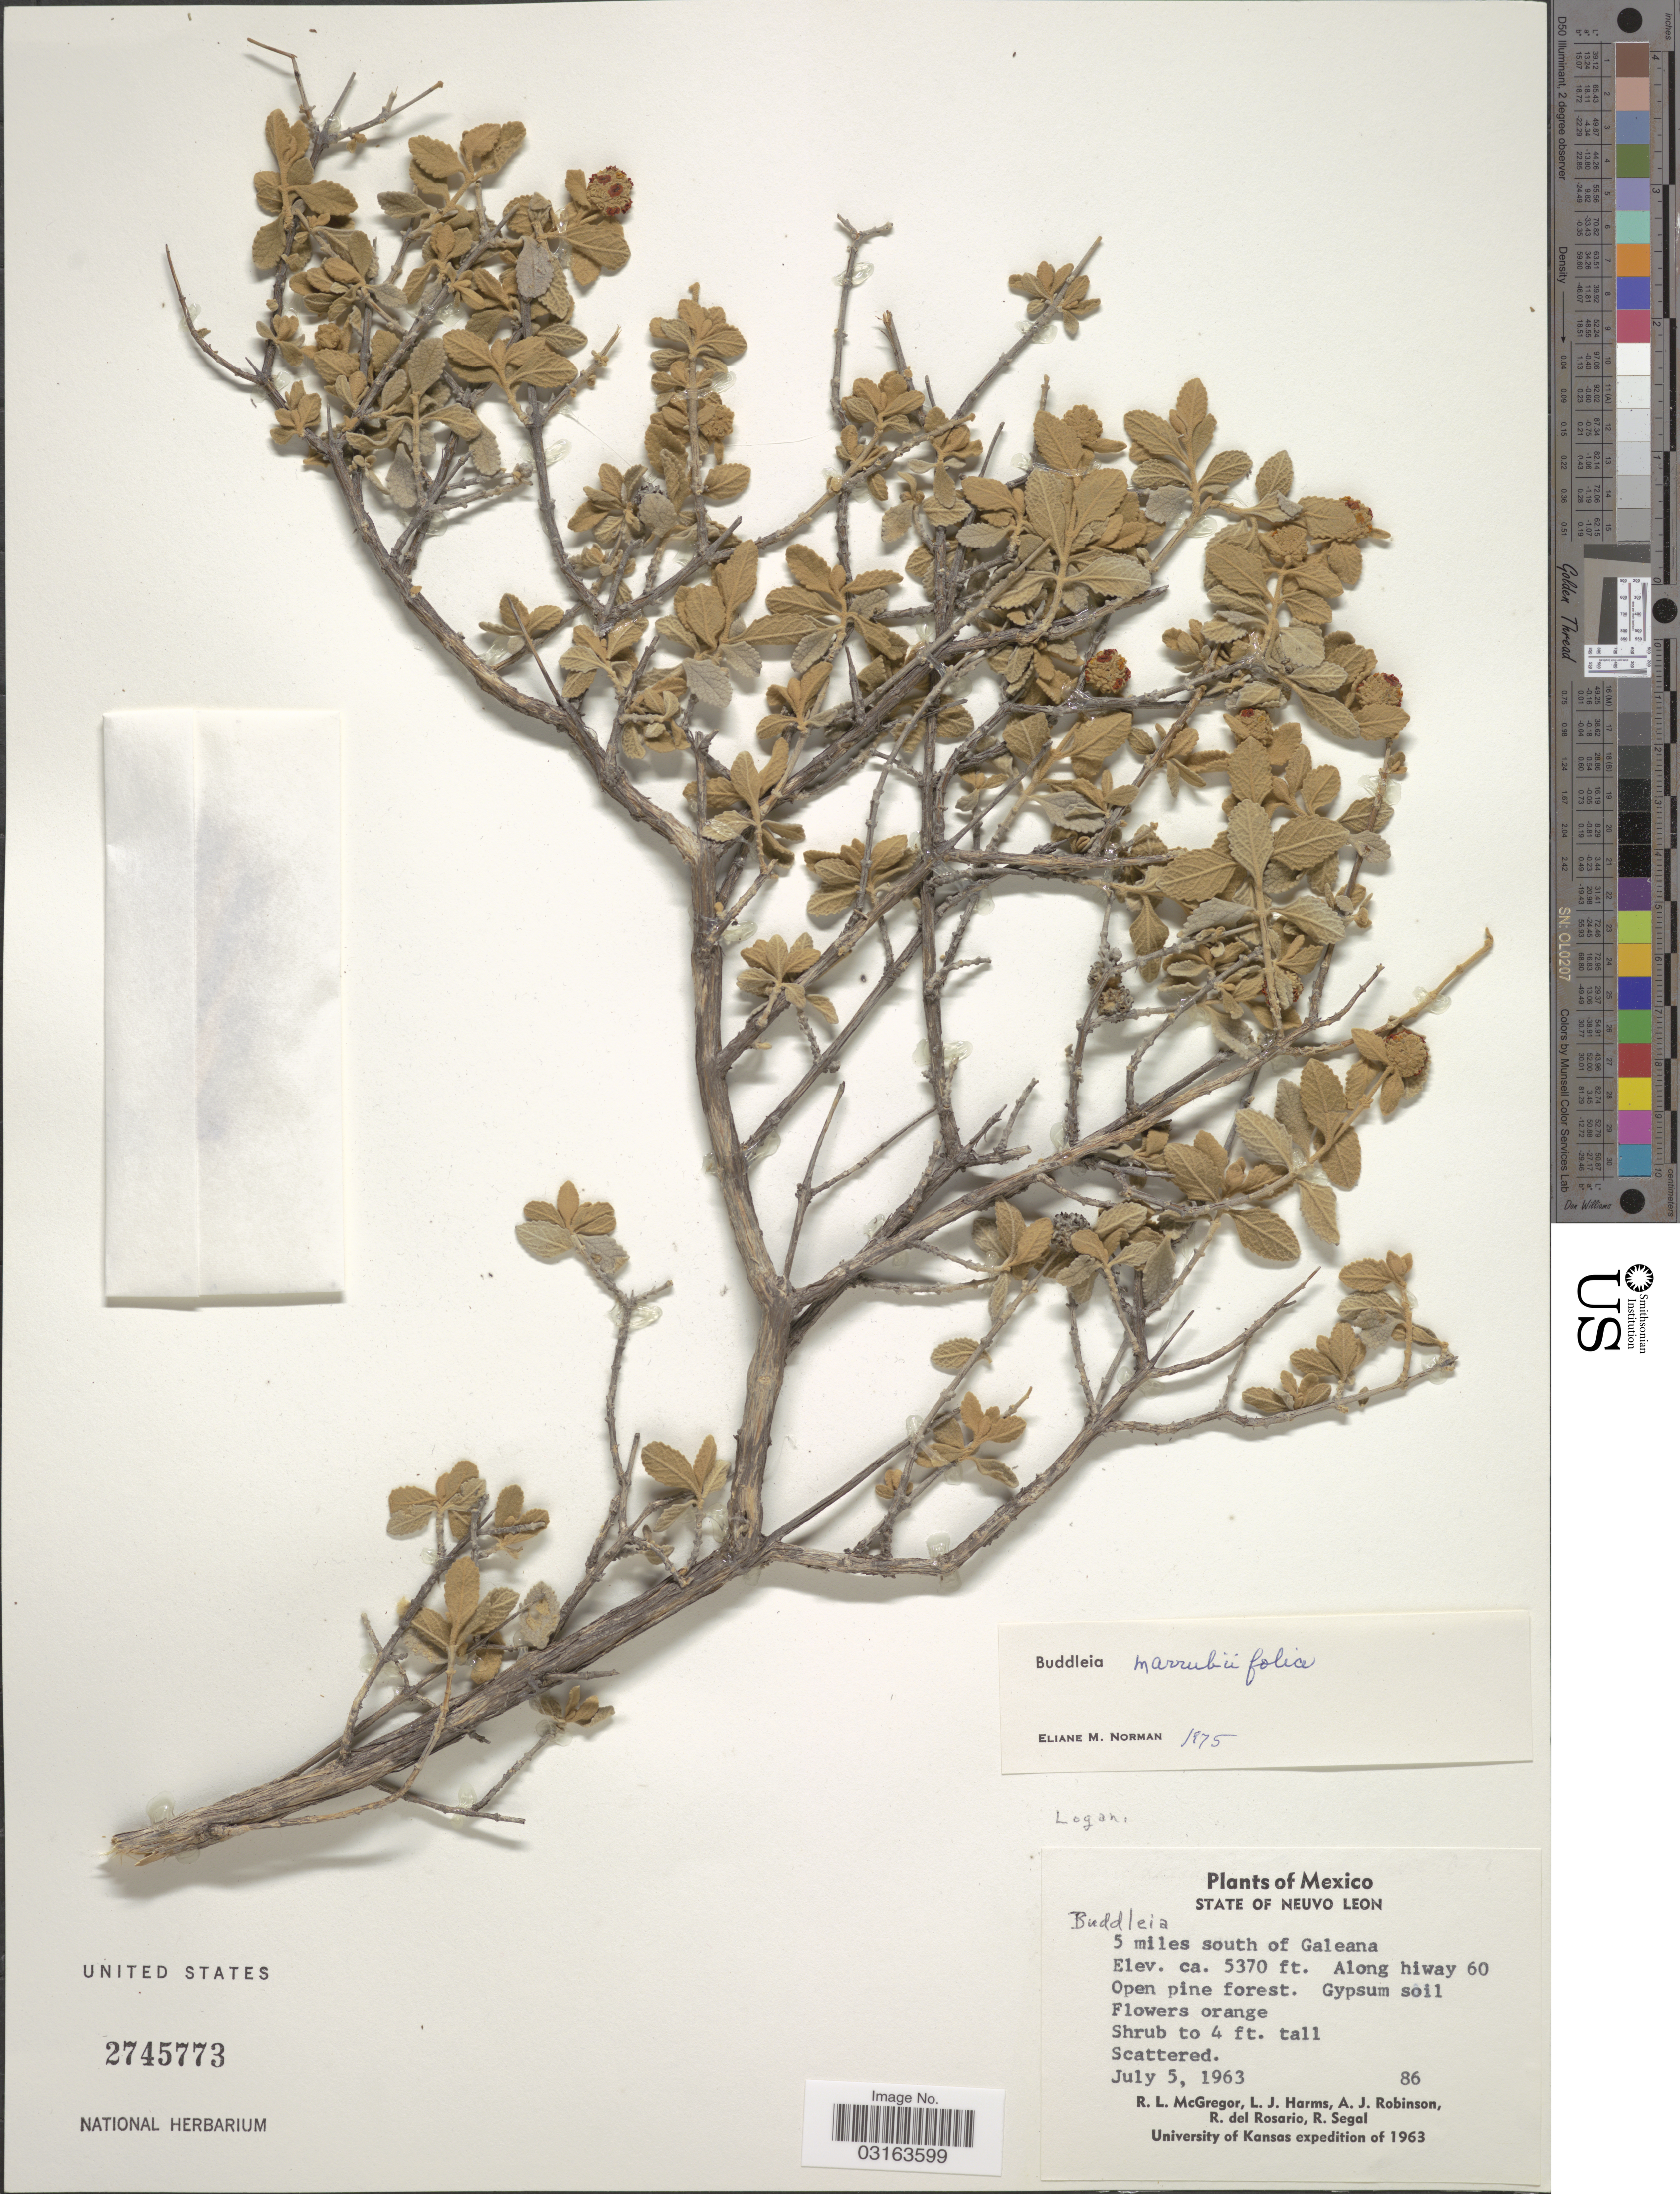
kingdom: Plantae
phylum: Tracheophyta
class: Magnoliopsida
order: Lamiales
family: Scrophulariaceae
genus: Buddleja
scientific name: Buddleja marrubiifolia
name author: Benth.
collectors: R. McGregor, L. Harms, A. J. Robinson, R. del Rosario & R. Segal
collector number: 86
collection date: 1963-07-05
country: Mexico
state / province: Nuevo León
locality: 5 miles south of Galeana. Along hiway 60.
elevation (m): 1637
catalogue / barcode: US 2745773